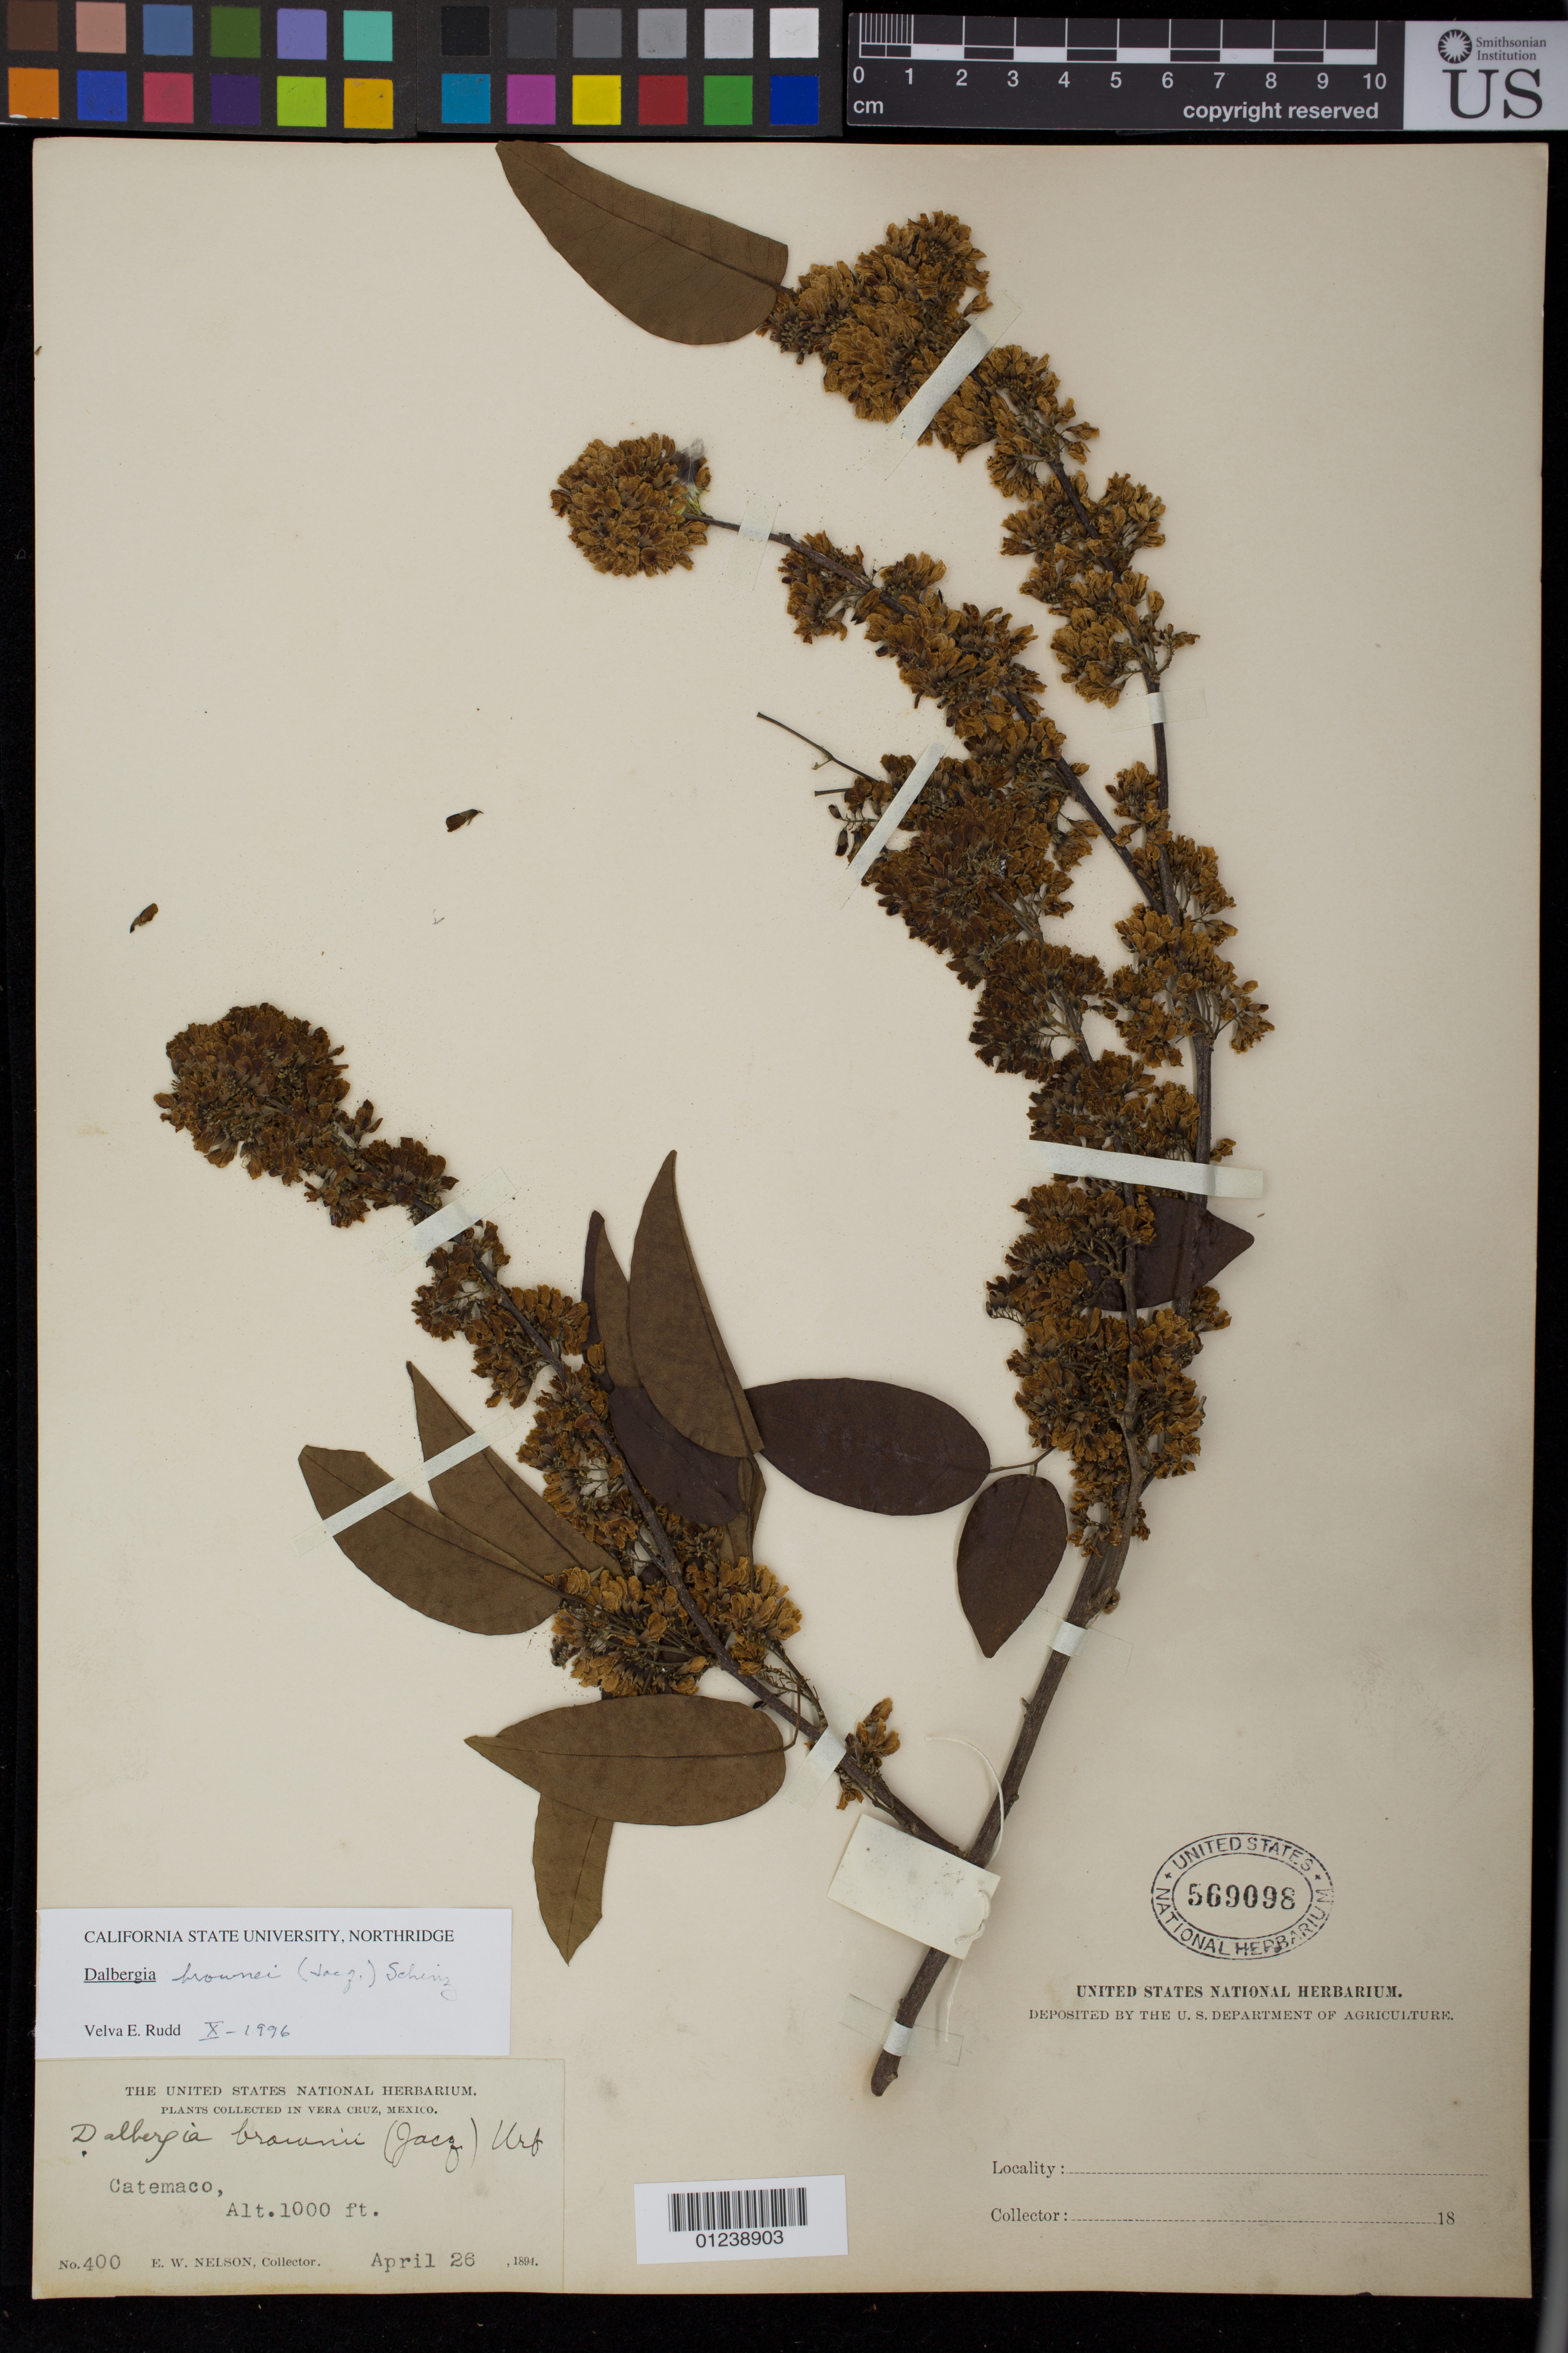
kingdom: Plantae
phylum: Tracheophyta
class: Magnoliopsida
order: Fabales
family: Fabaceae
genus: Dalbergia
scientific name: Dalbergia brownei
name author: (Jacq.) Schinz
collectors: E. W. Nelson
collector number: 400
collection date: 1894-04-26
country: Mexico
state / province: Veracruz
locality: Catemaco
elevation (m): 305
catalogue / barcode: US 569098